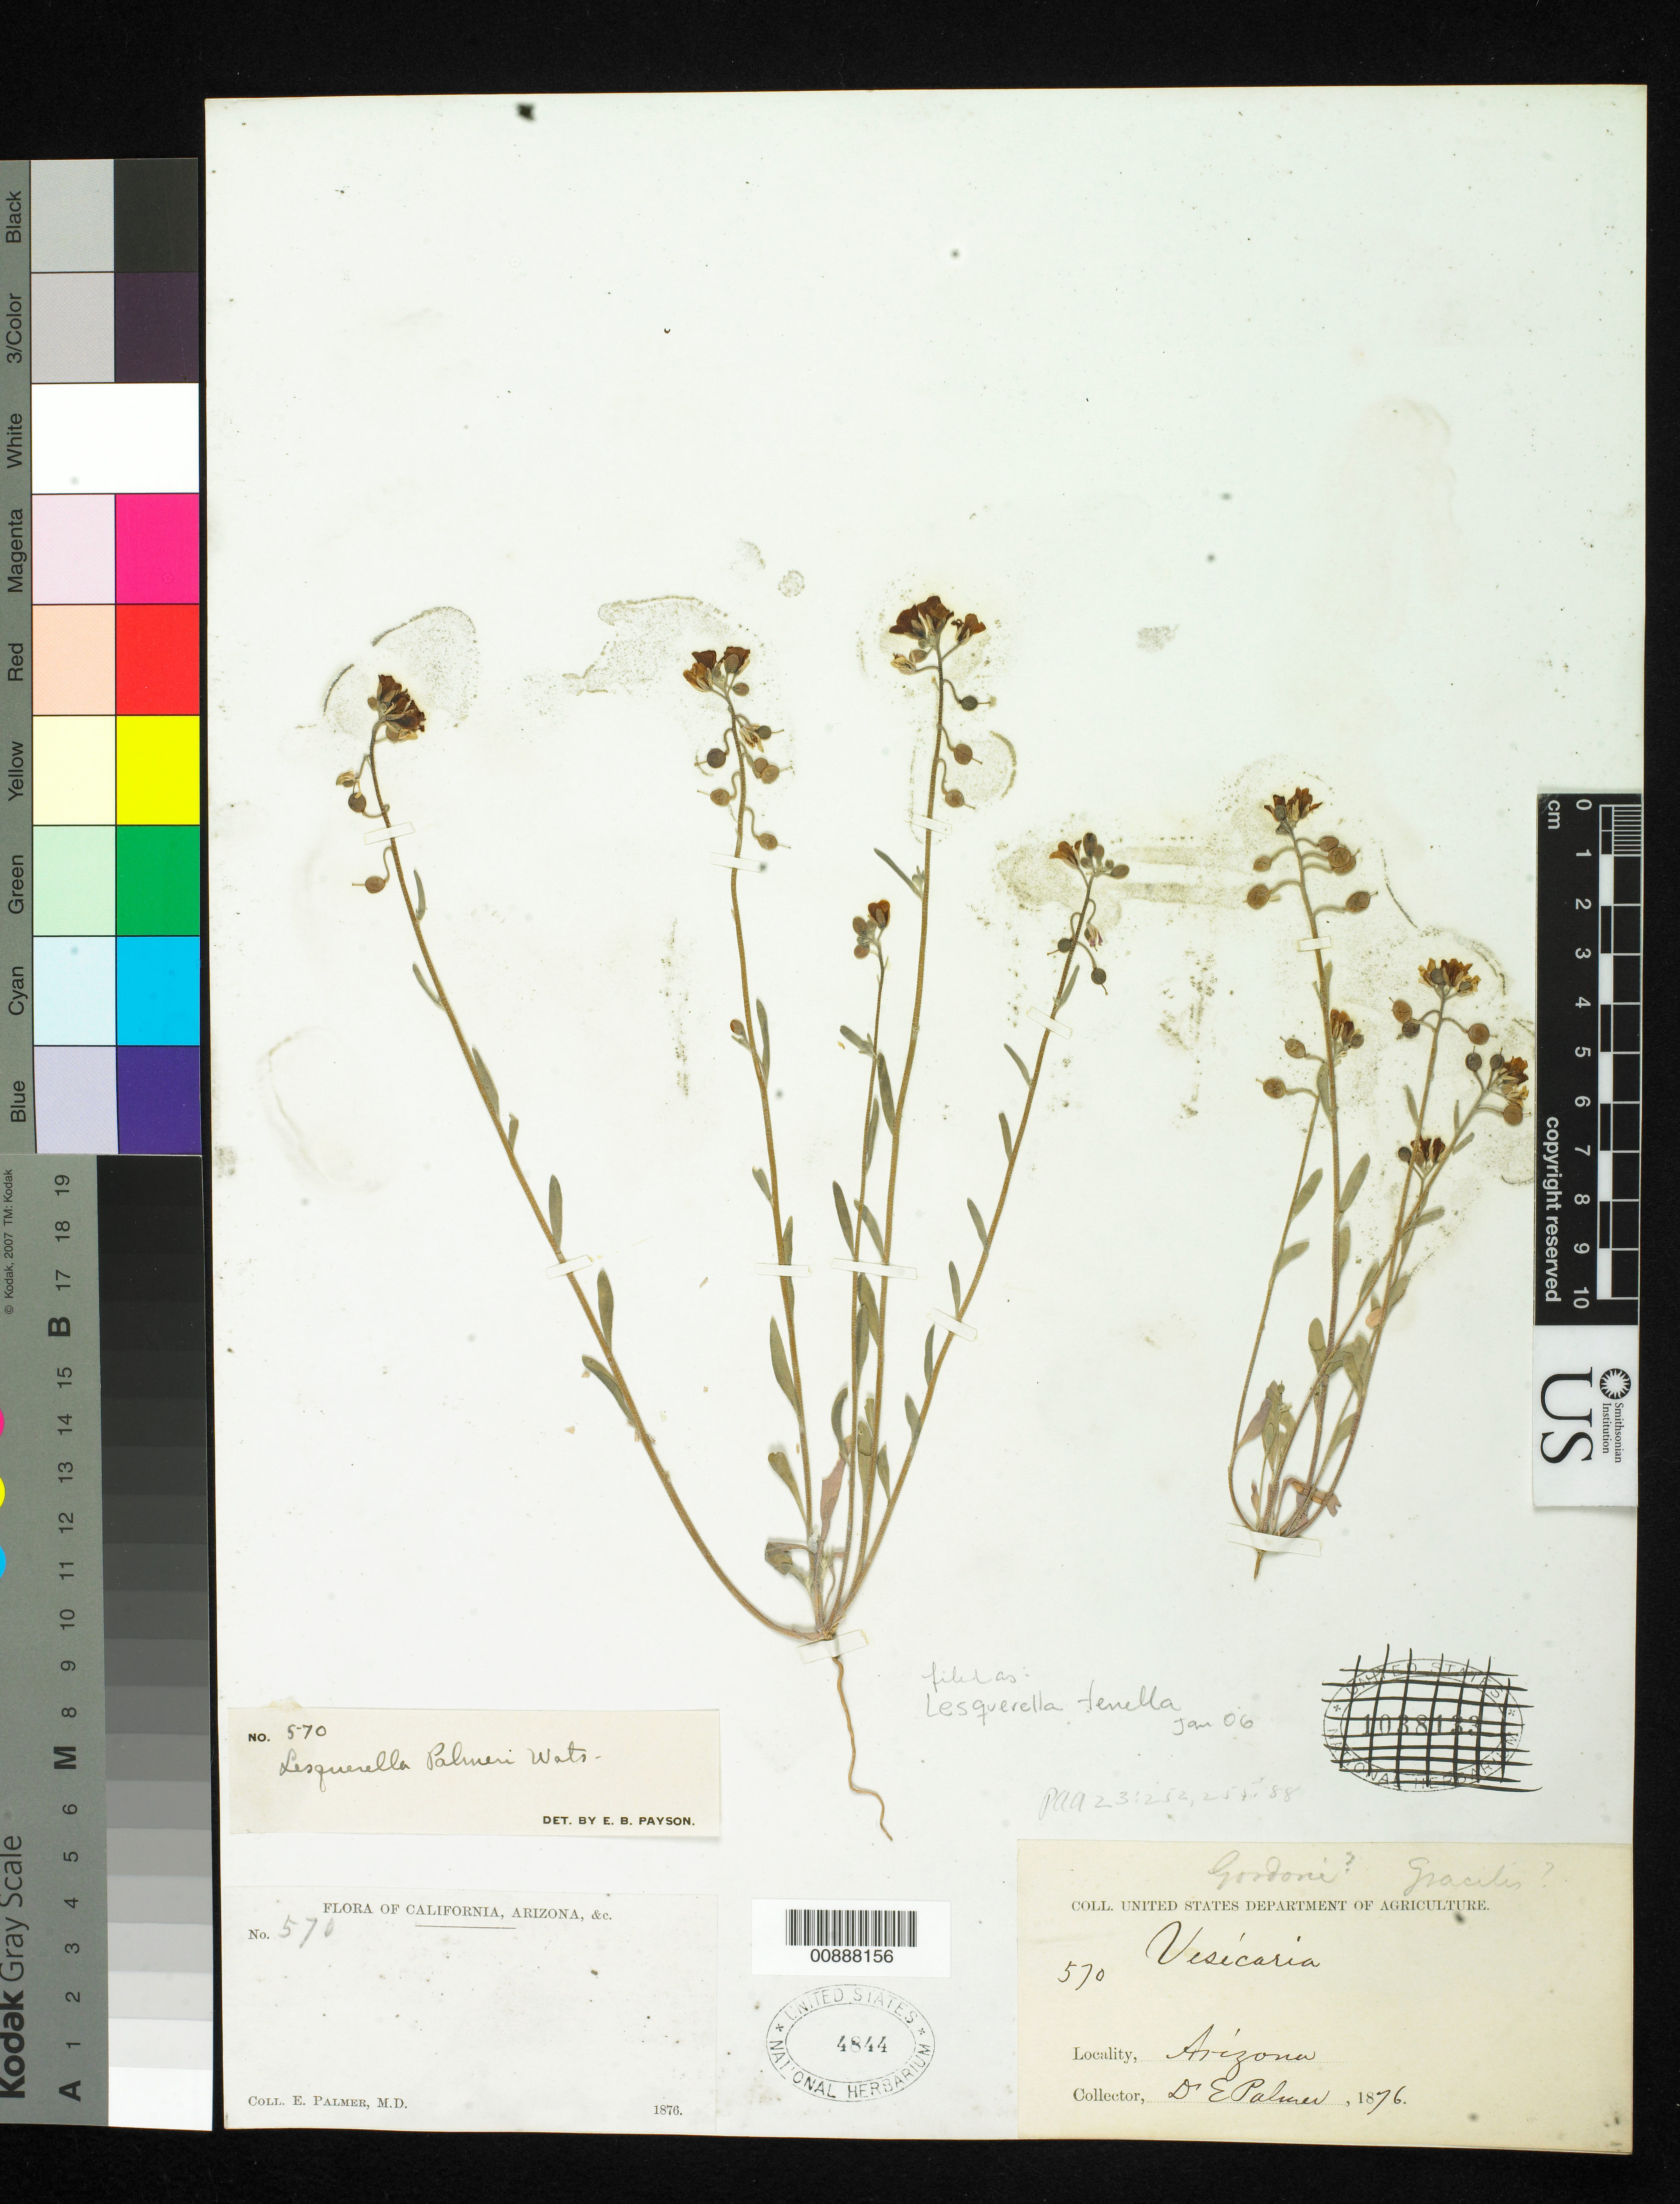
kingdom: Plantae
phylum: Tracheophyta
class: Magnoliopsida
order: Brassicales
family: Brassicaceae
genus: Lesquerella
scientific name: Lesquerella tenella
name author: A. Nelson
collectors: E. Palmer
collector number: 570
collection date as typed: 1876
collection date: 1876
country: United States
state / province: Arizona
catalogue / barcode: US 4844